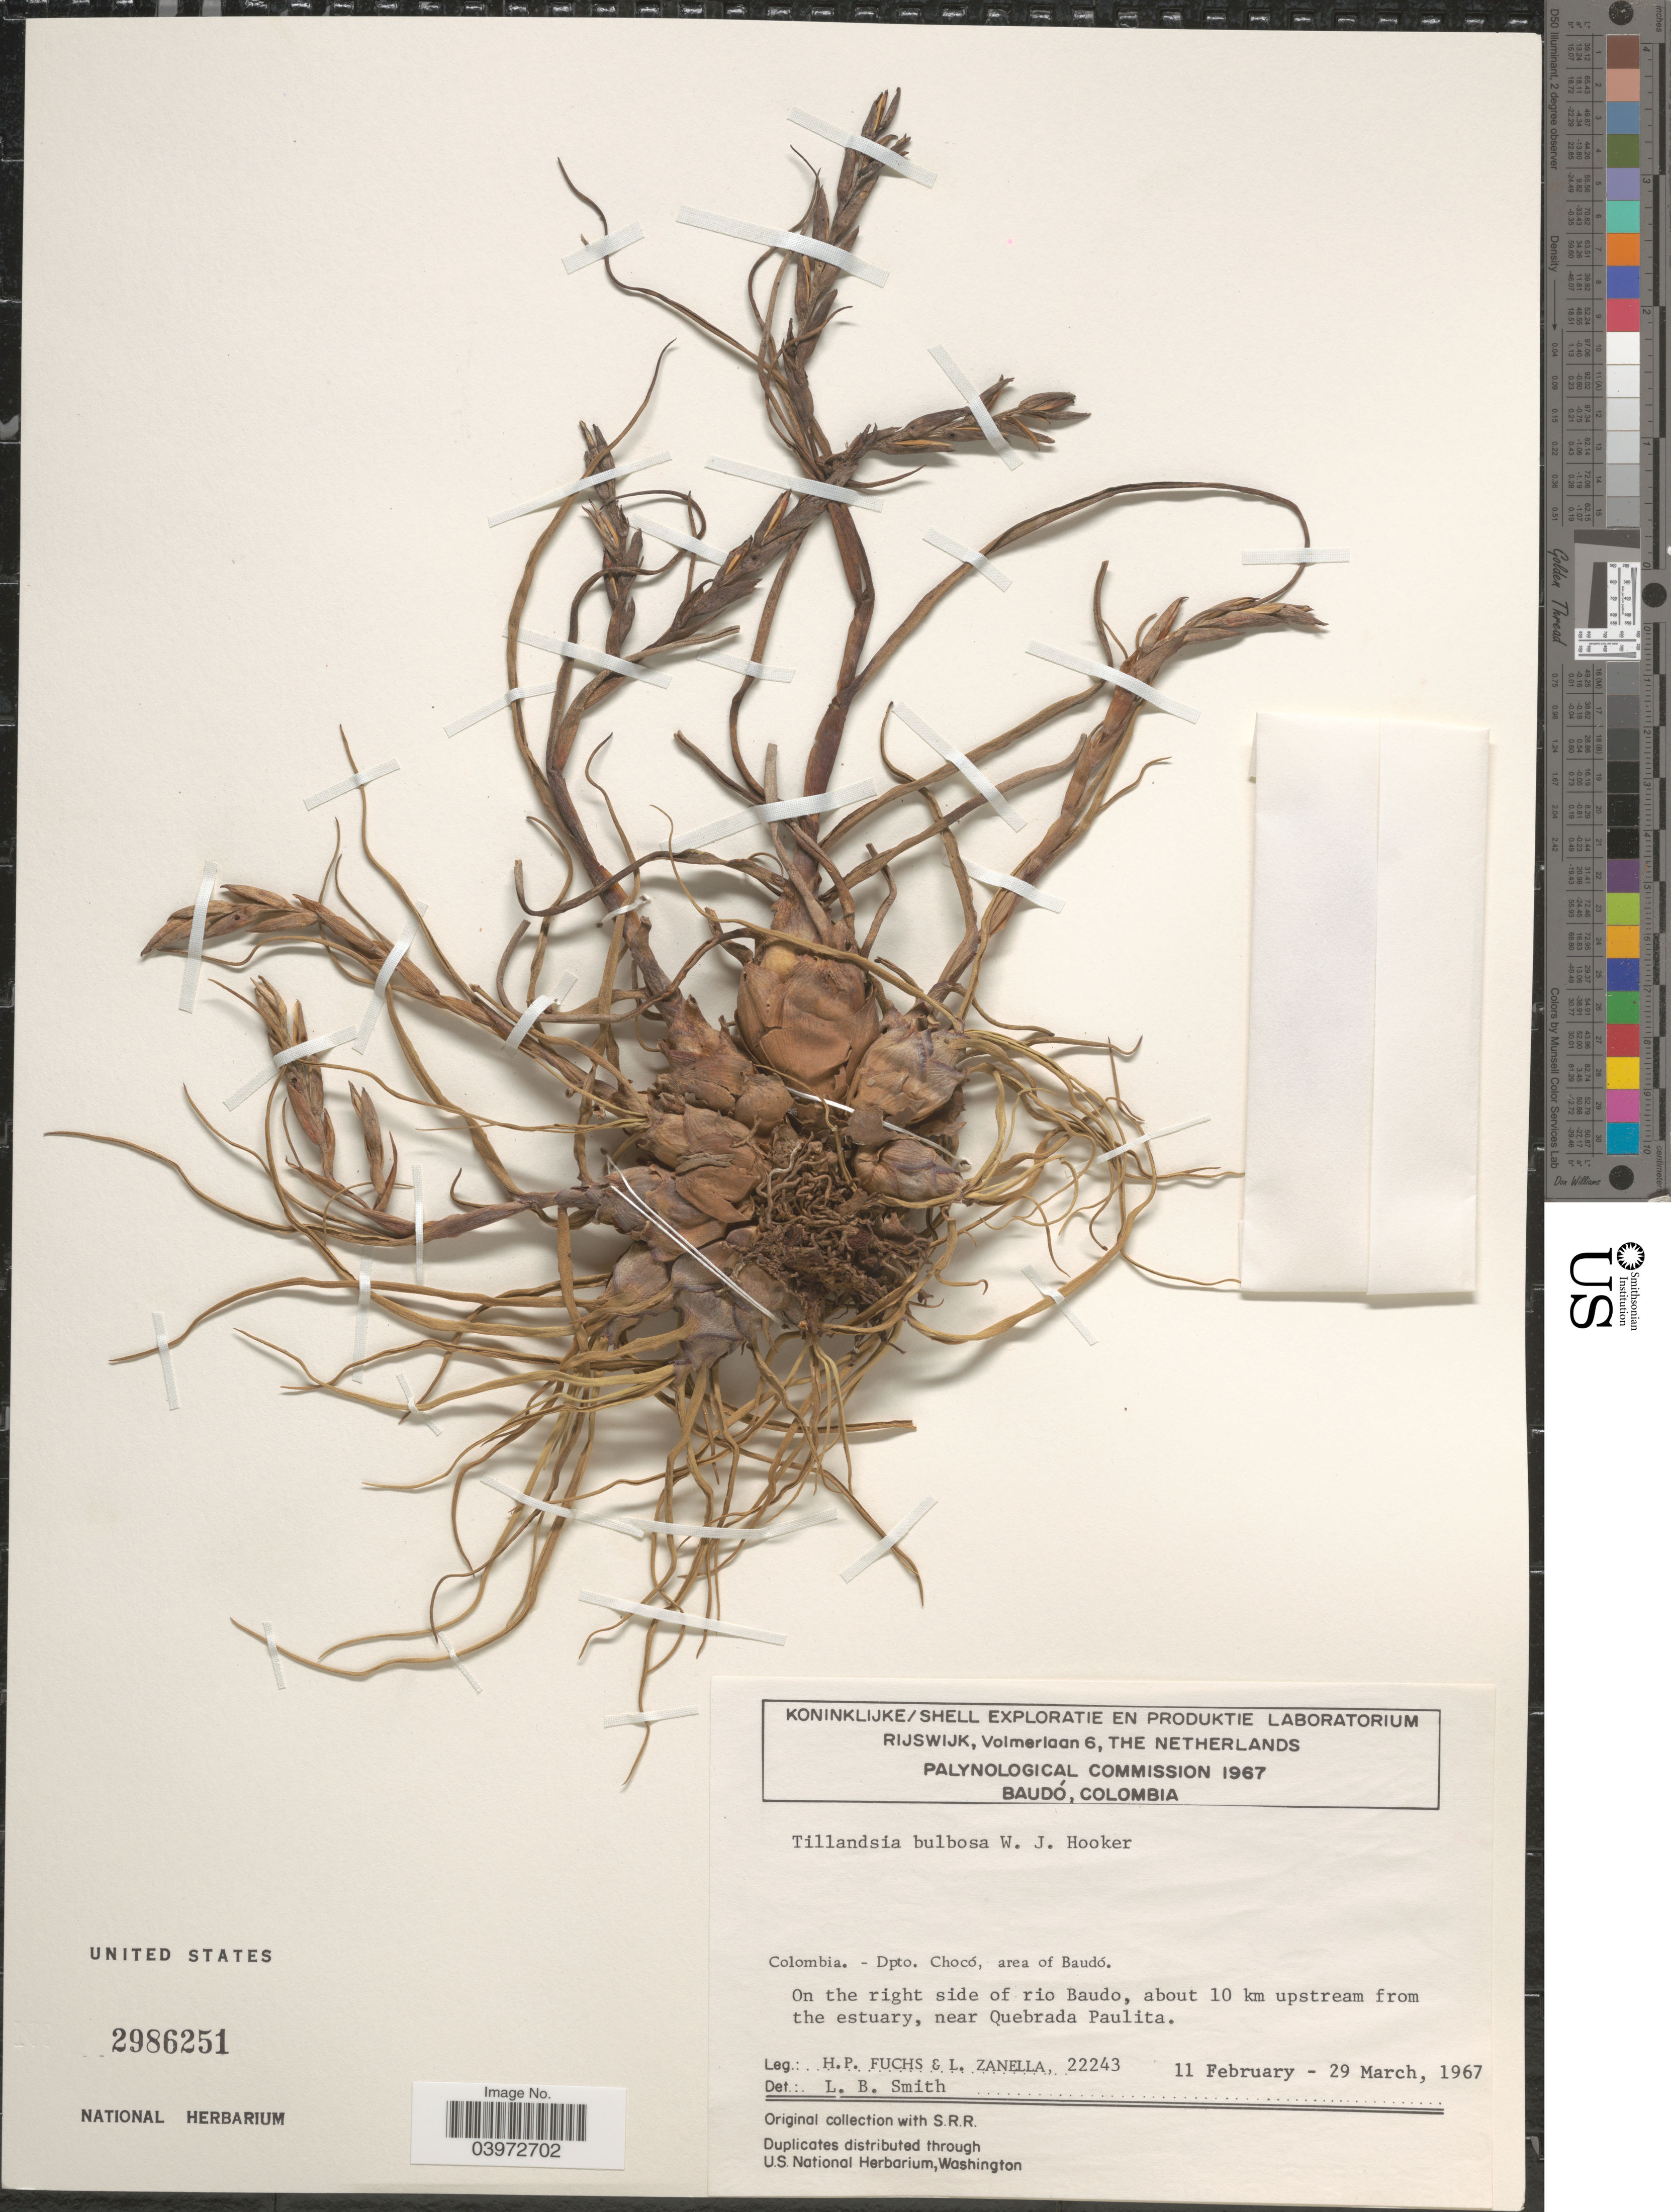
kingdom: Plantae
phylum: Tracheophyta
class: Liliopsida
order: Poales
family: Bromeliaceae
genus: Tillandsia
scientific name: Tillandsia bulbosa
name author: Hook.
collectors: H. P. Fuchs & L. Zanella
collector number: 22243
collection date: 1967-02-11/1967-03-29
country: Colombia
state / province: Chocó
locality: Dpto. Chocó, area of Baudó. On the right side of rio Baudo, about 10 km upstream from estuary, near Quebrada Paulita.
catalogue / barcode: US 2986251